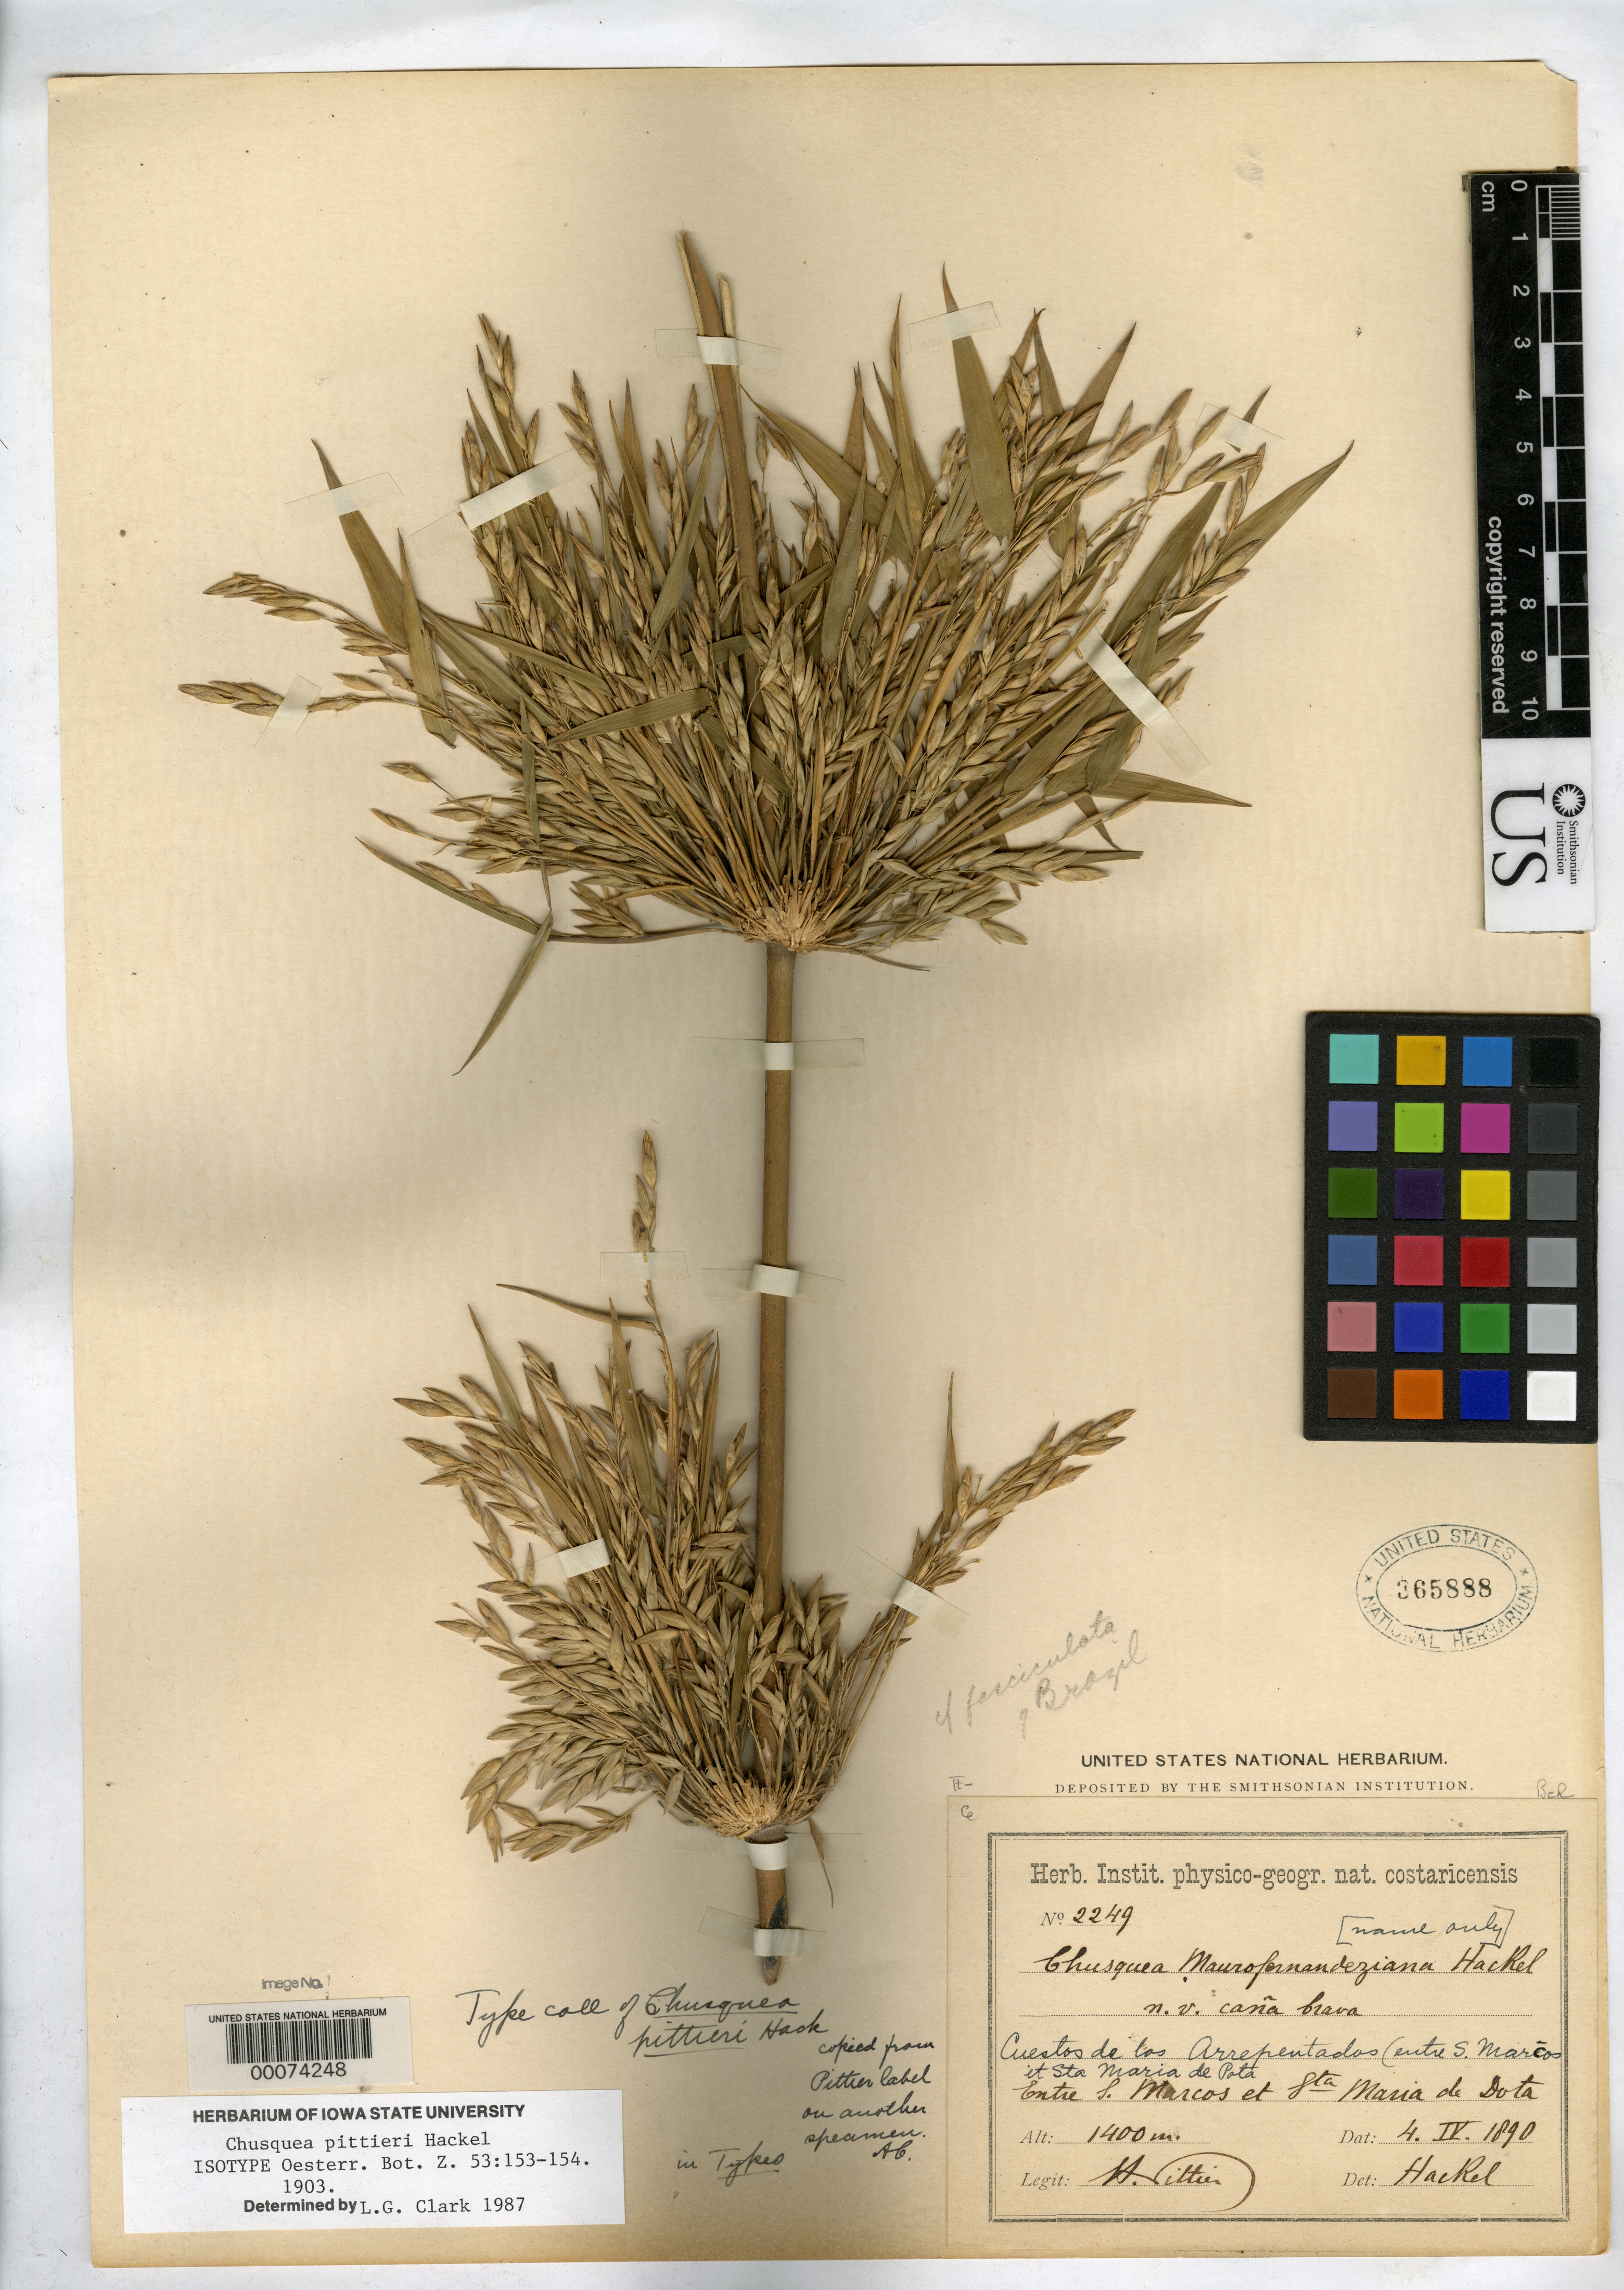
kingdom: Plantae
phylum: Tracheophyta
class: Liliopsida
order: Poales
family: Poaceae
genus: Chusquea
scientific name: Chusquea pittieri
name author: Hack.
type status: Type Fragment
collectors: H. F. Pittier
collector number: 2249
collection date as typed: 04 Apr 1890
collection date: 1890-04-04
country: Costa Rica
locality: Cuesta de Los Arrepentados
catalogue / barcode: US 365888